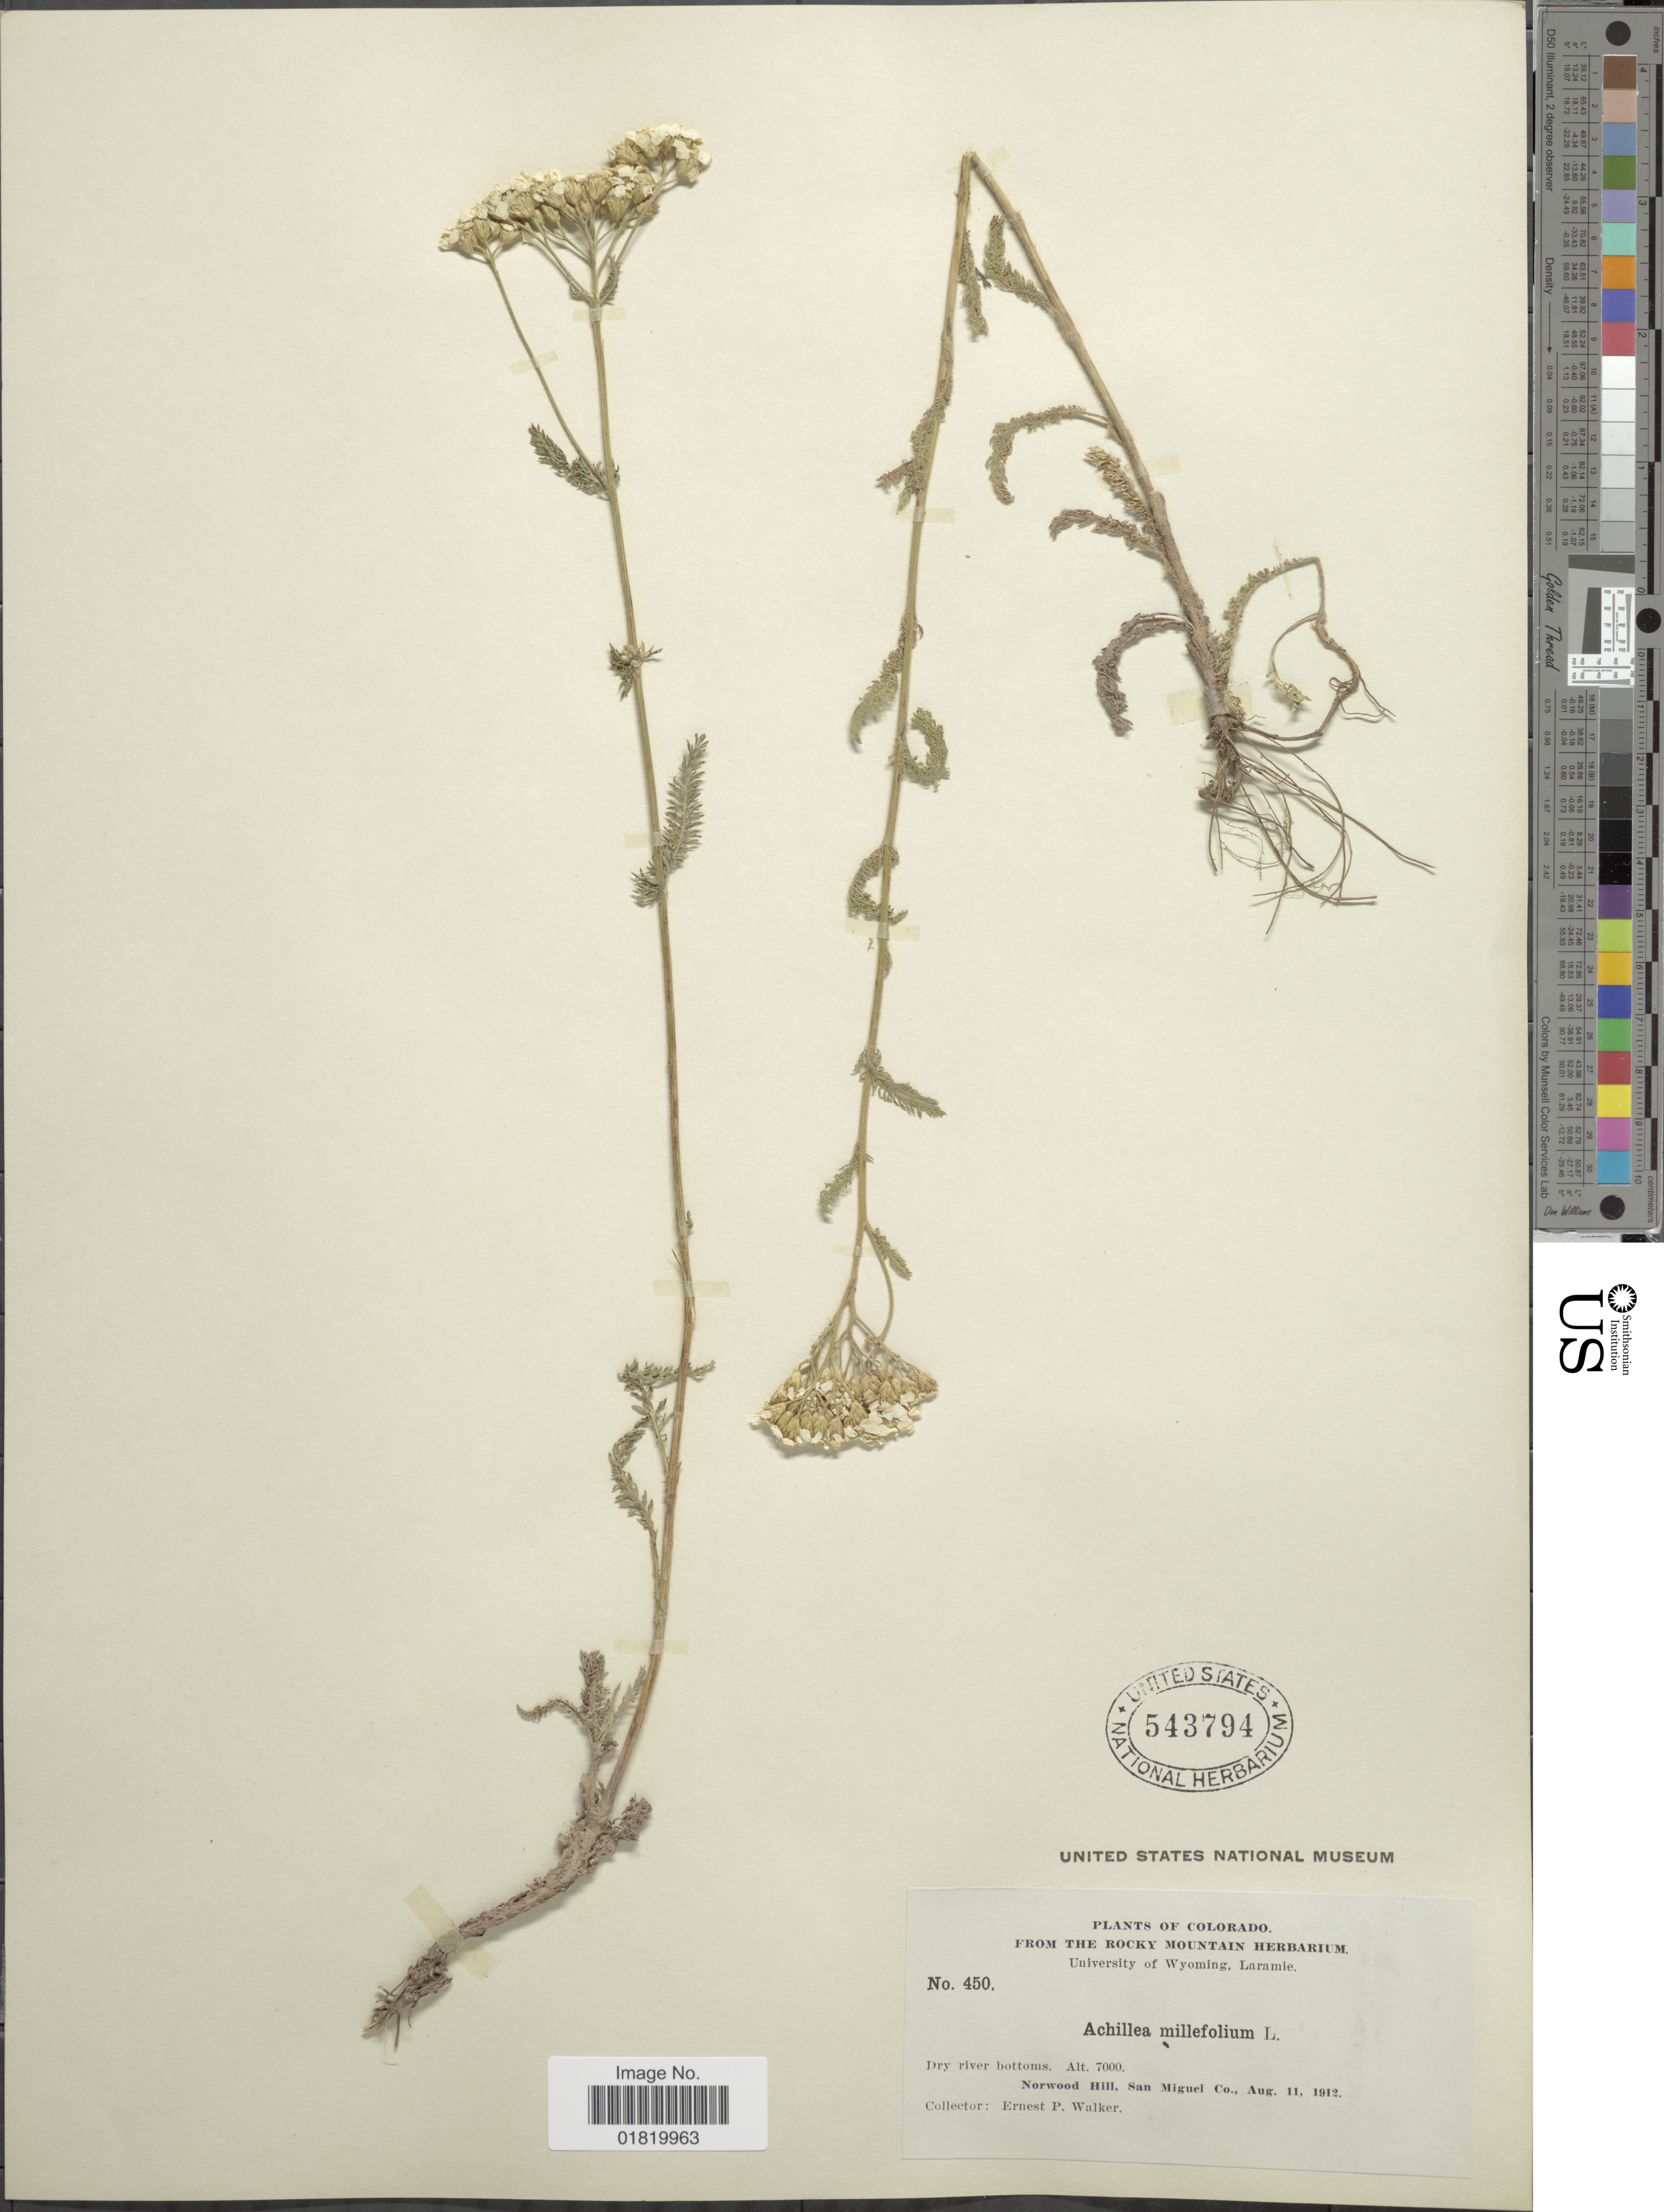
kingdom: Plantae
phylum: Tracheophyta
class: Magnoliopsida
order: Asterales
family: Asteraceae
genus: Achillea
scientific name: Achillea lanulosa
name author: Nutt.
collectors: E. P. Walker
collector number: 450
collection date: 1912-08-11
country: United States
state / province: Colorado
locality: Dry river bottoms. Norwood Hill, San Miguel Co.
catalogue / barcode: US 543794